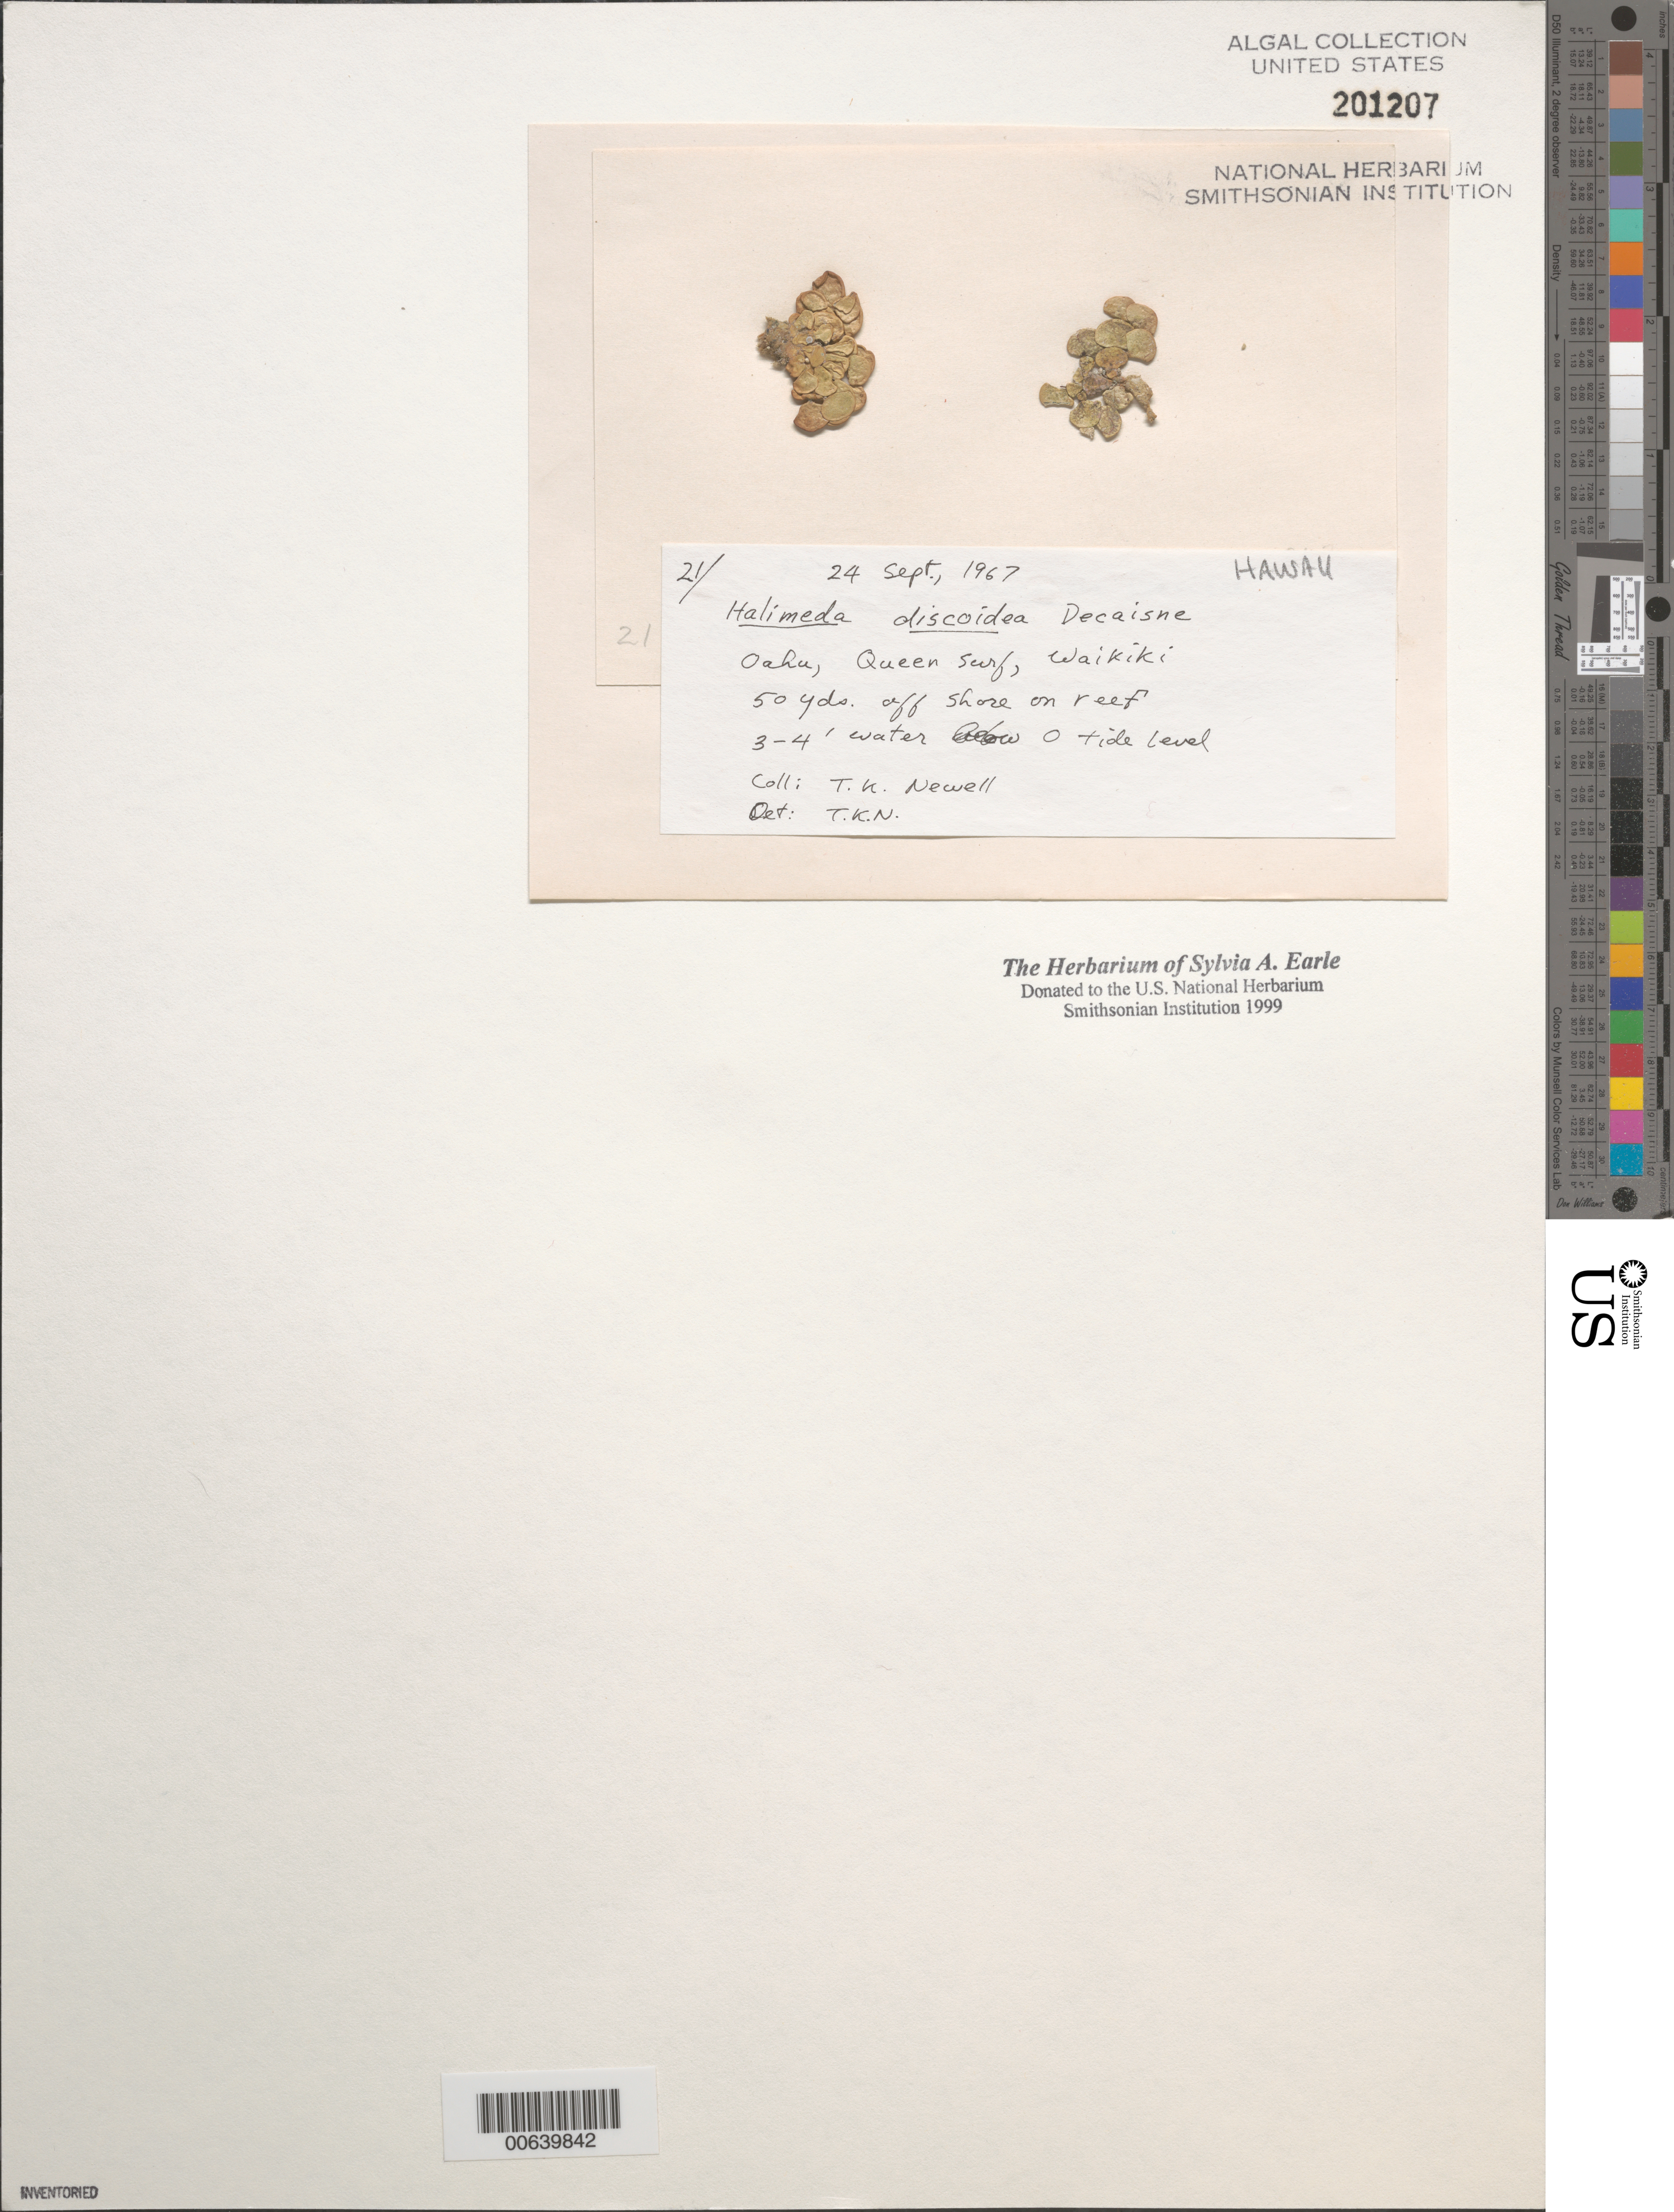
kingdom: Plantae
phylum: Chlorophyta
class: Ulvophyceae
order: Bryopsidales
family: Halimedaceae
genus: Halimeda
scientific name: Halimeda discoidea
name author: Decne.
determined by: Newell, Thomas K.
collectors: T. K. Newell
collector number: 21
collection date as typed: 24 Sep 1967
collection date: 1967-09-24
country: United States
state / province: Hawaii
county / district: Honolulu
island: Oahu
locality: Waikiki, Queen's Ssurf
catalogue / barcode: US 201207